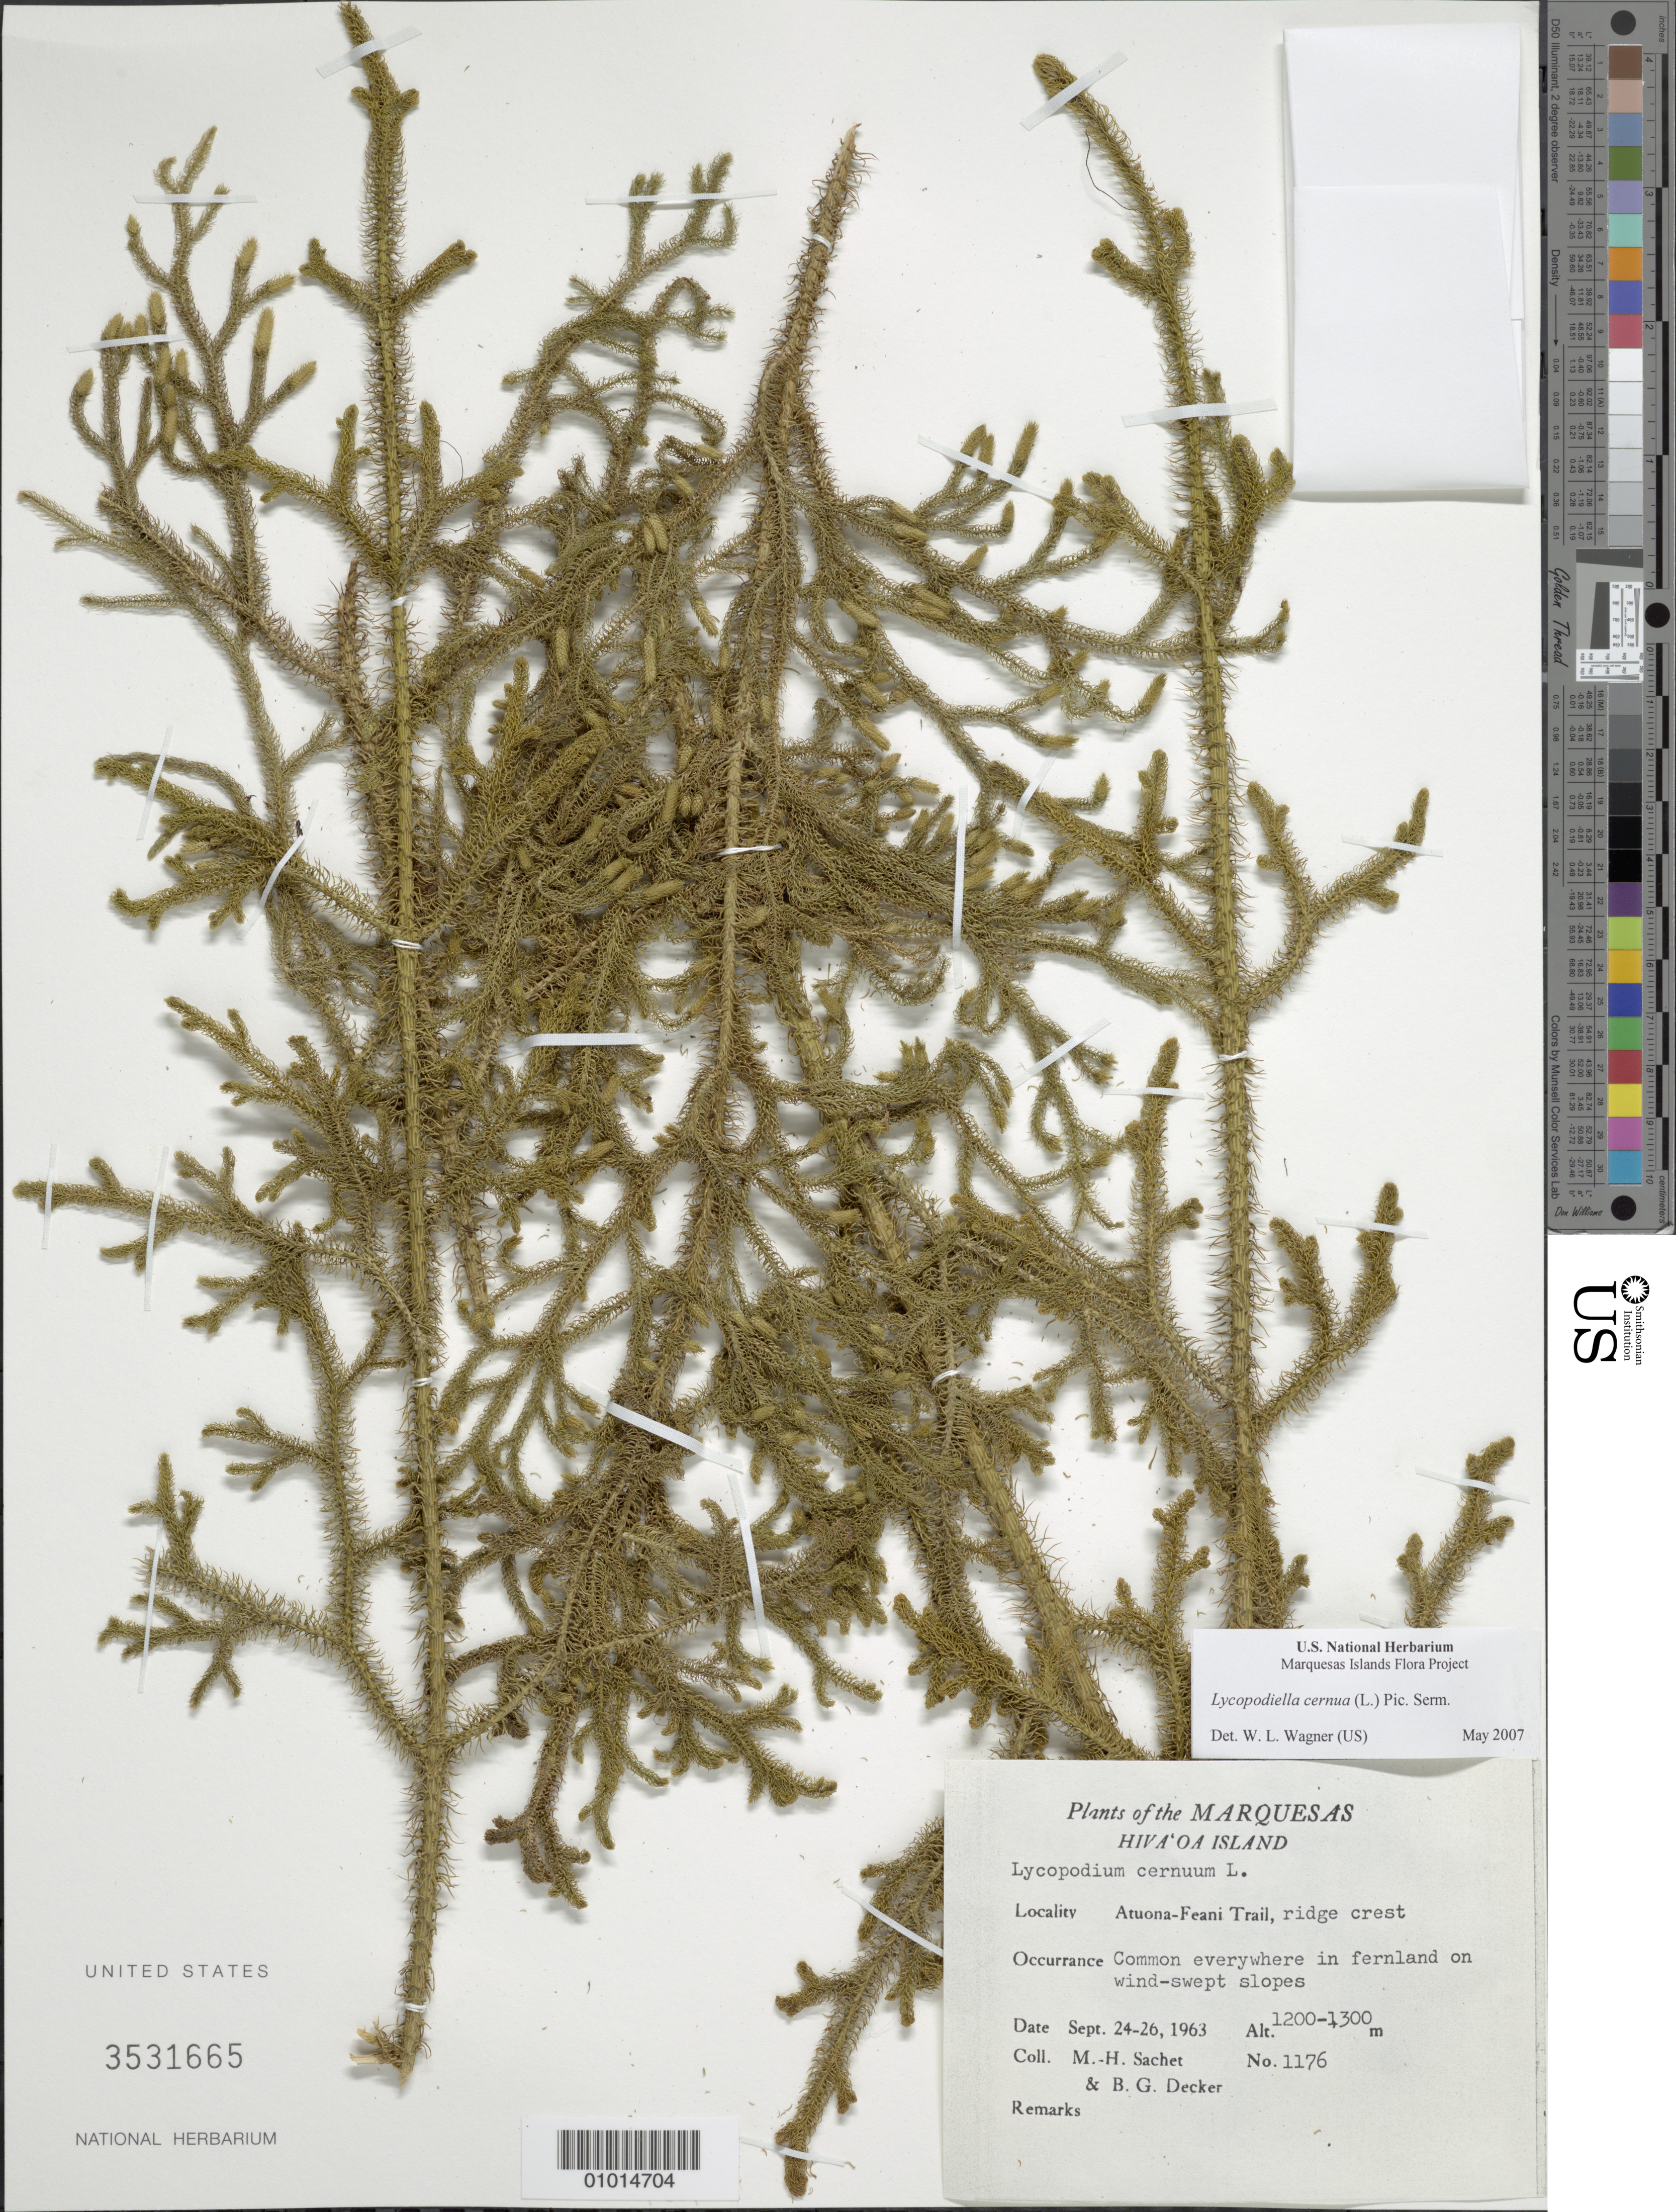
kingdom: Plantae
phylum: Tracheophyta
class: Lycopodiopsida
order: Lycopodiales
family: Lycopodiaceae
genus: Palhinhaea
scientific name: Palhinhaea cernua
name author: (L.) Vasc. & Franco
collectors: M.-H. Sachet & B. G. Decker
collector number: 1176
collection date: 1963-09-24/1963-09-26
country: French Polynesia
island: Hiva Oa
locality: Atuona-Feani Trail, ridge crest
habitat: Common everywhere in fernland on wind-swept slopes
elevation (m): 1200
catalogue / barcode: US 3531665